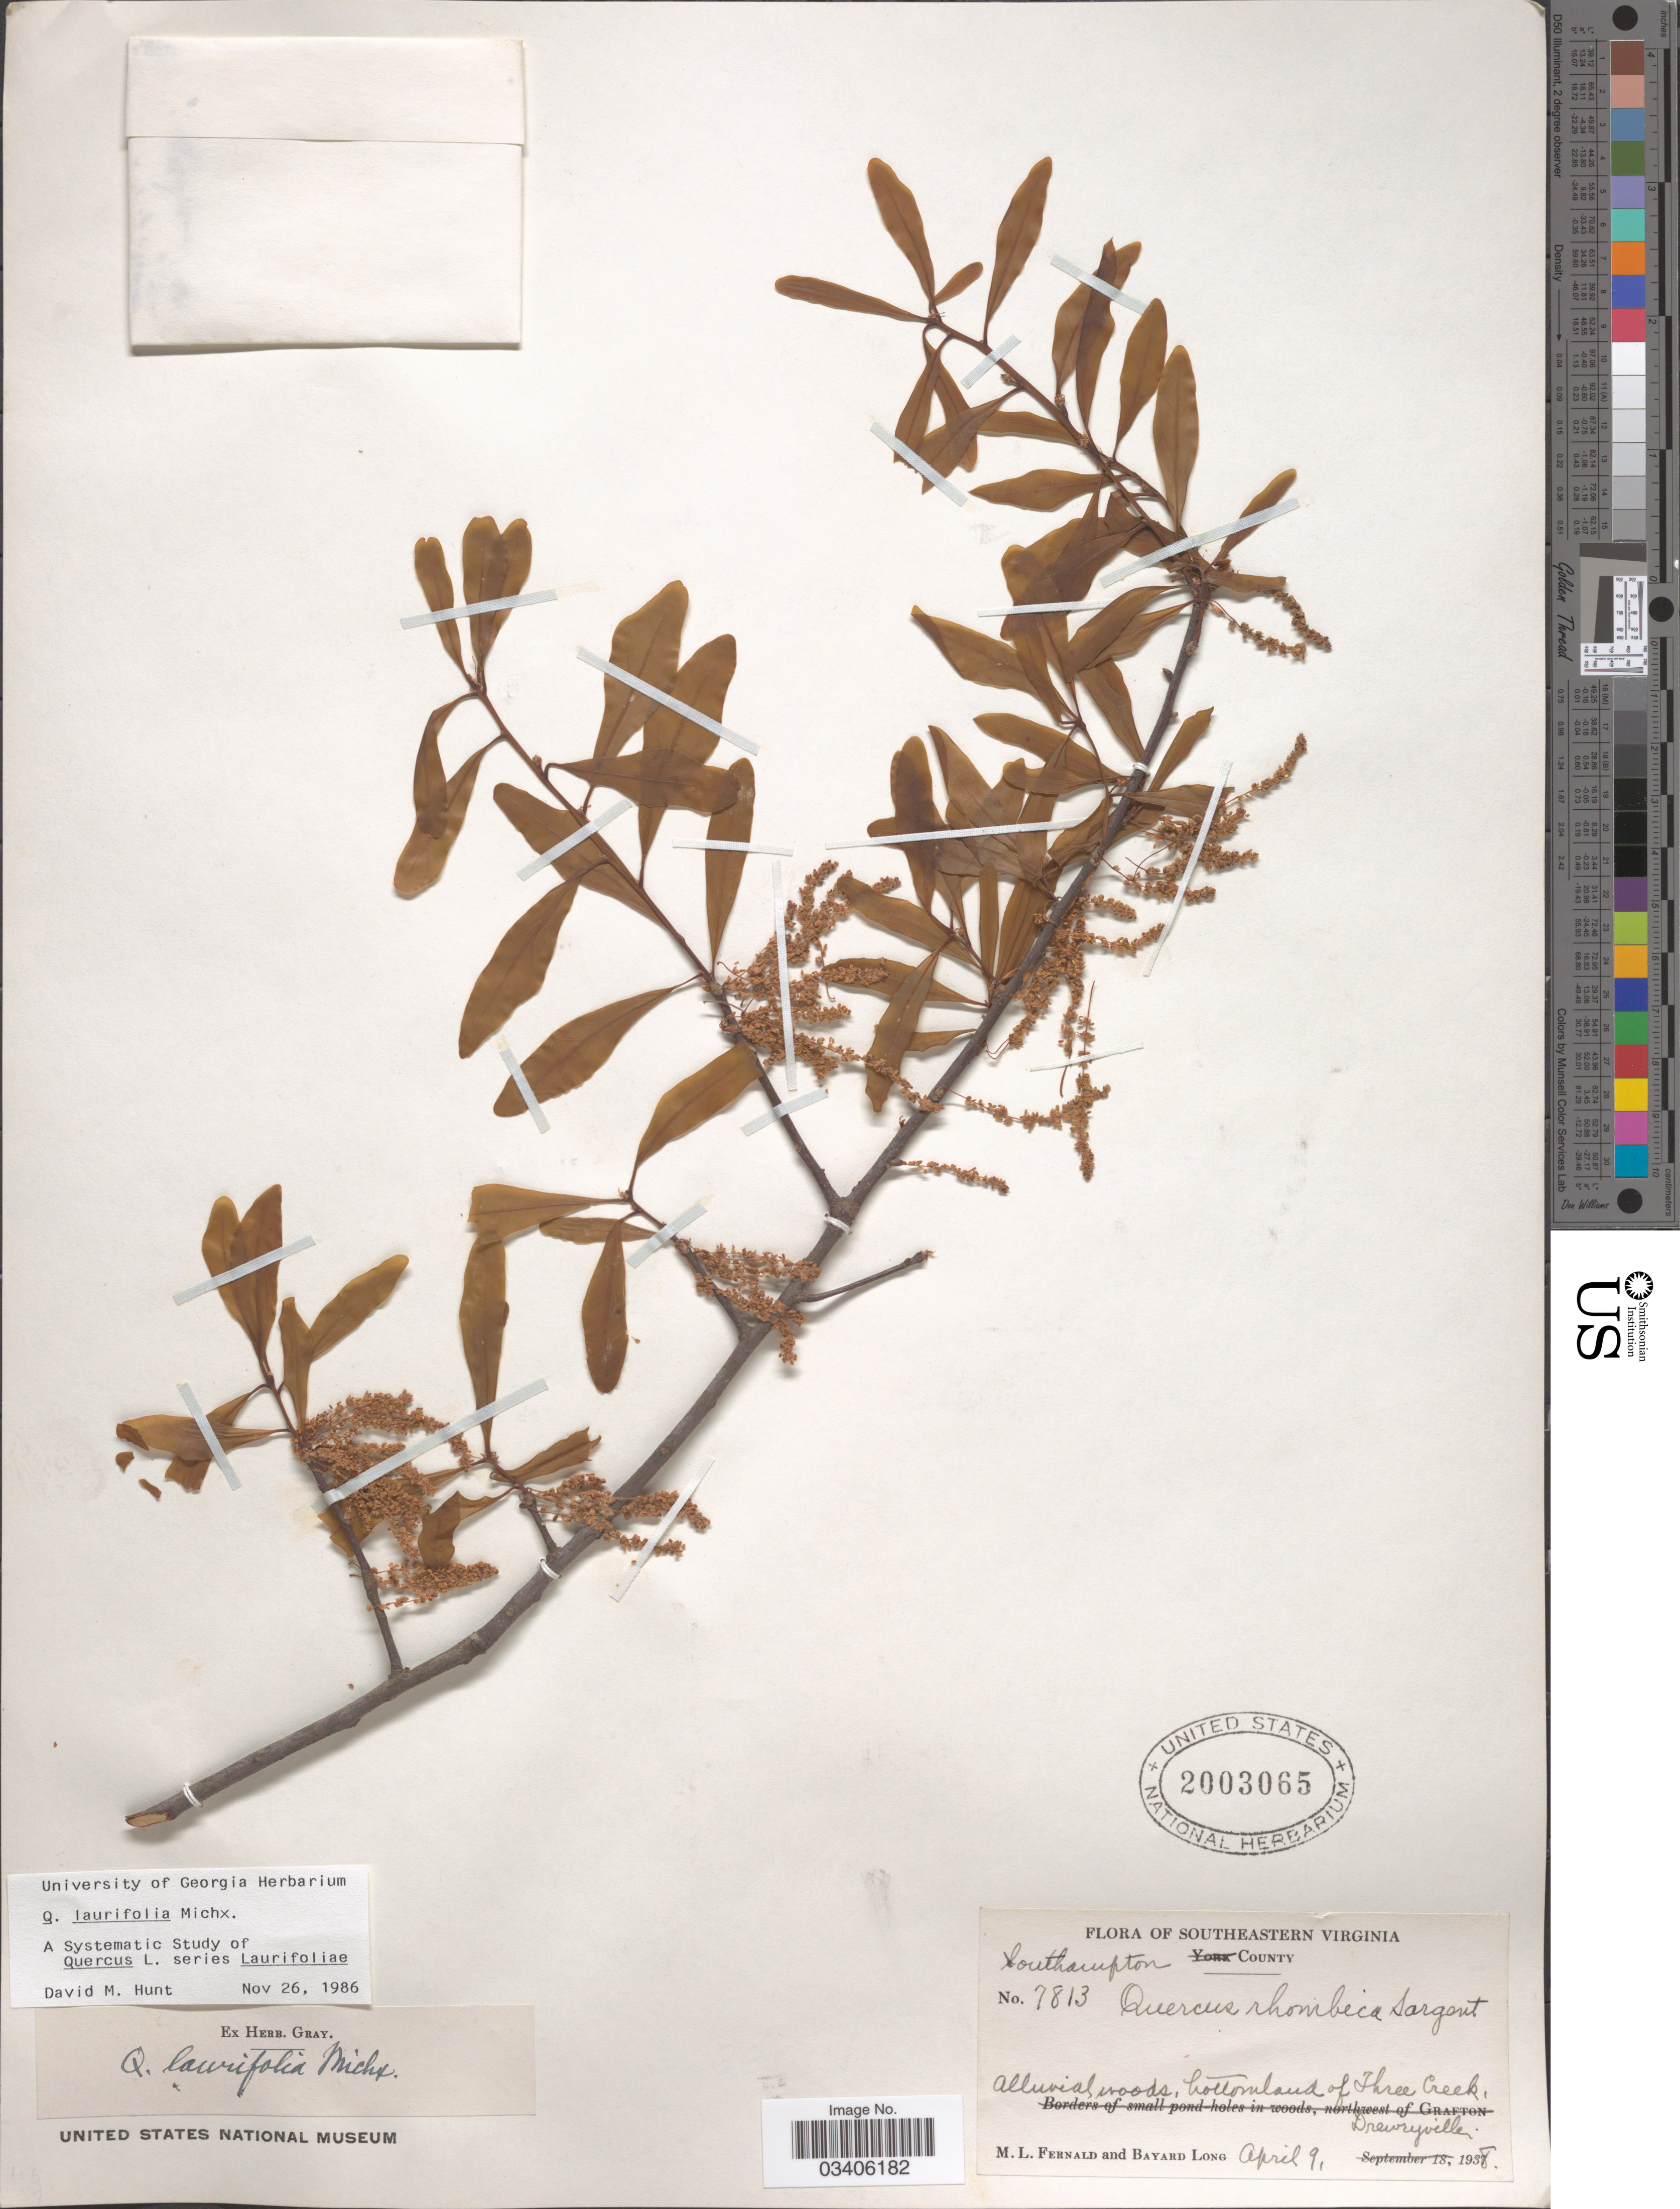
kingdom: Plantae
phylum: Tracheophyta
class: Magnoliopsida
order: Fagales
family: Fagaceae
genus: Quercus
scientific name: Quercus laurifolia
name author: Michx.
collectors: M. L. Fernald & B. Long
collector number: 7813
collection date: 1938-04-09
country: United States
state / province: Virginia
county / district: Southampton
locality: Southeastern Virginia. Southampton County. Bottomland of Three Creek, Drewryville.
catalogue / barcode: US 2003065